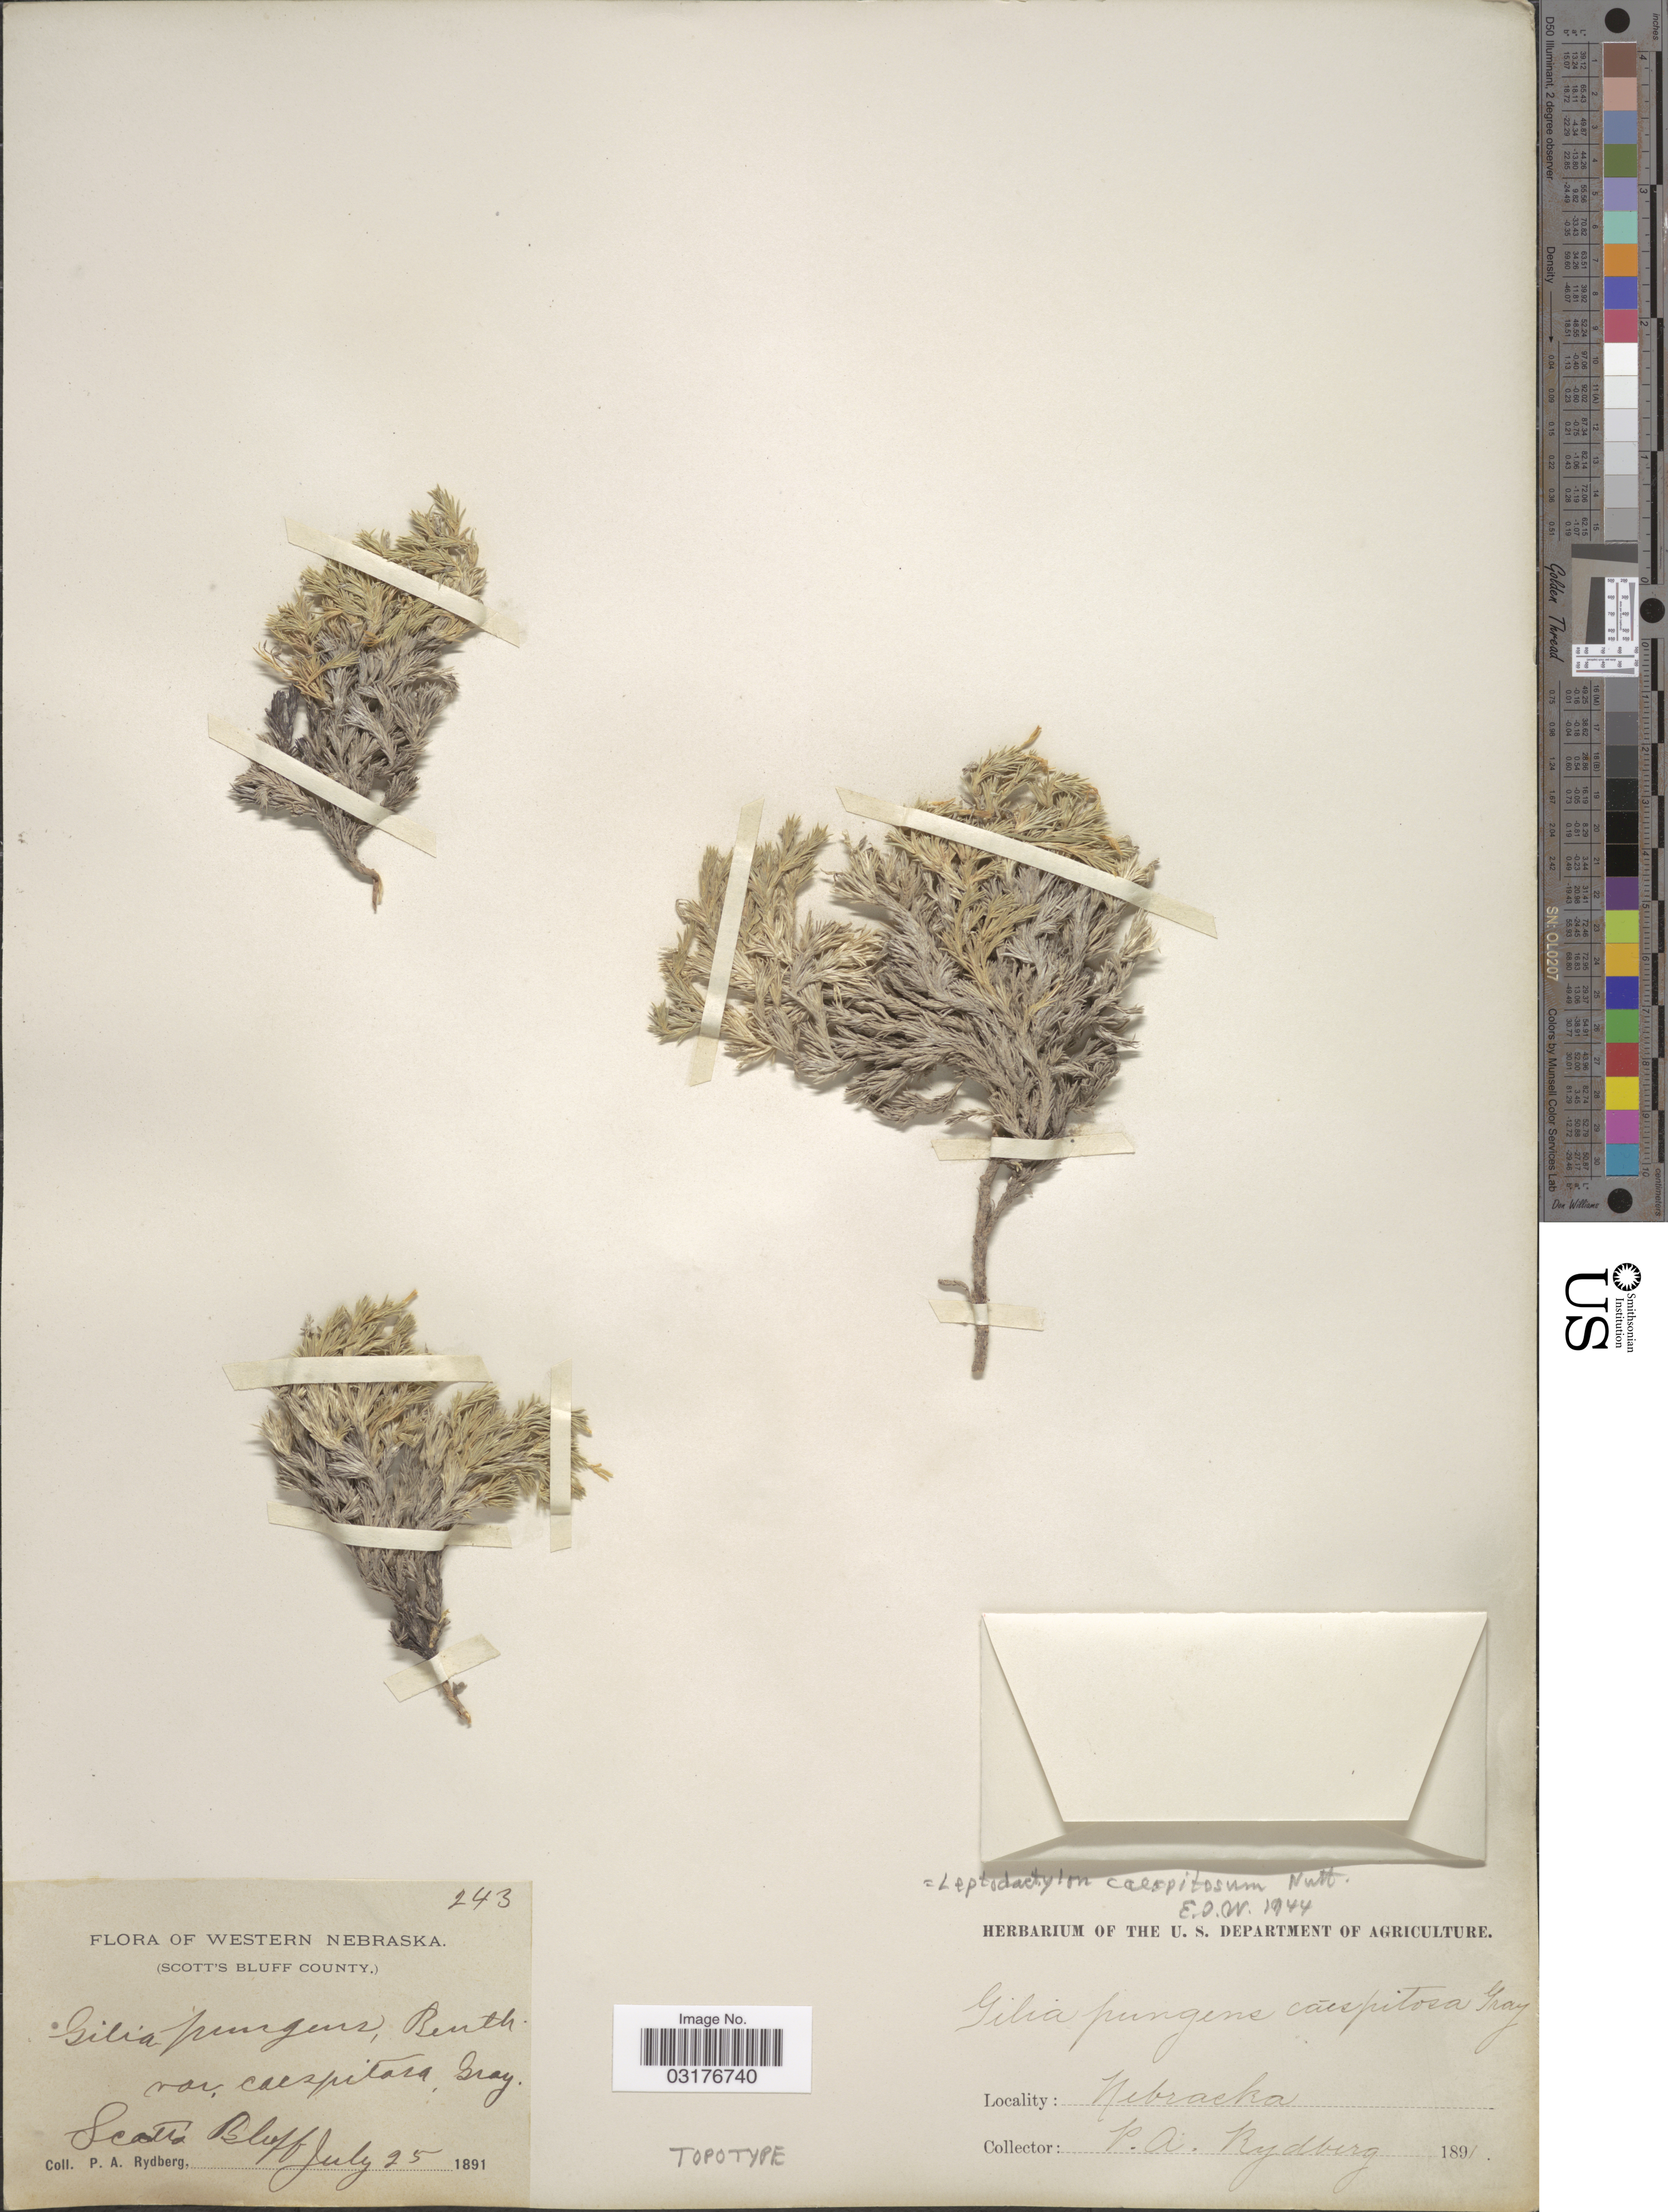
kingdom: Plantae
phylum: Tracheophyta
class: Magnoliopsida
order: Ericales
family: Polemoniaceae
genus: Linanthus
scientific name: Linanthus caespitosus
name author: (Nutt.) J.M. Porter & L.A. Johnson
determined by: Strong, Mark T., (BOT), Smithsonian Institution - National Museum of Natural History (UNITED STATES)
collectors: P. A. Rydberg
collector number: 243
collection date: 1891-07-25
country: United States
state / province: Nebraska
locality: Western Nebraska. (Scott's Bluff County). Scott's Bluff.